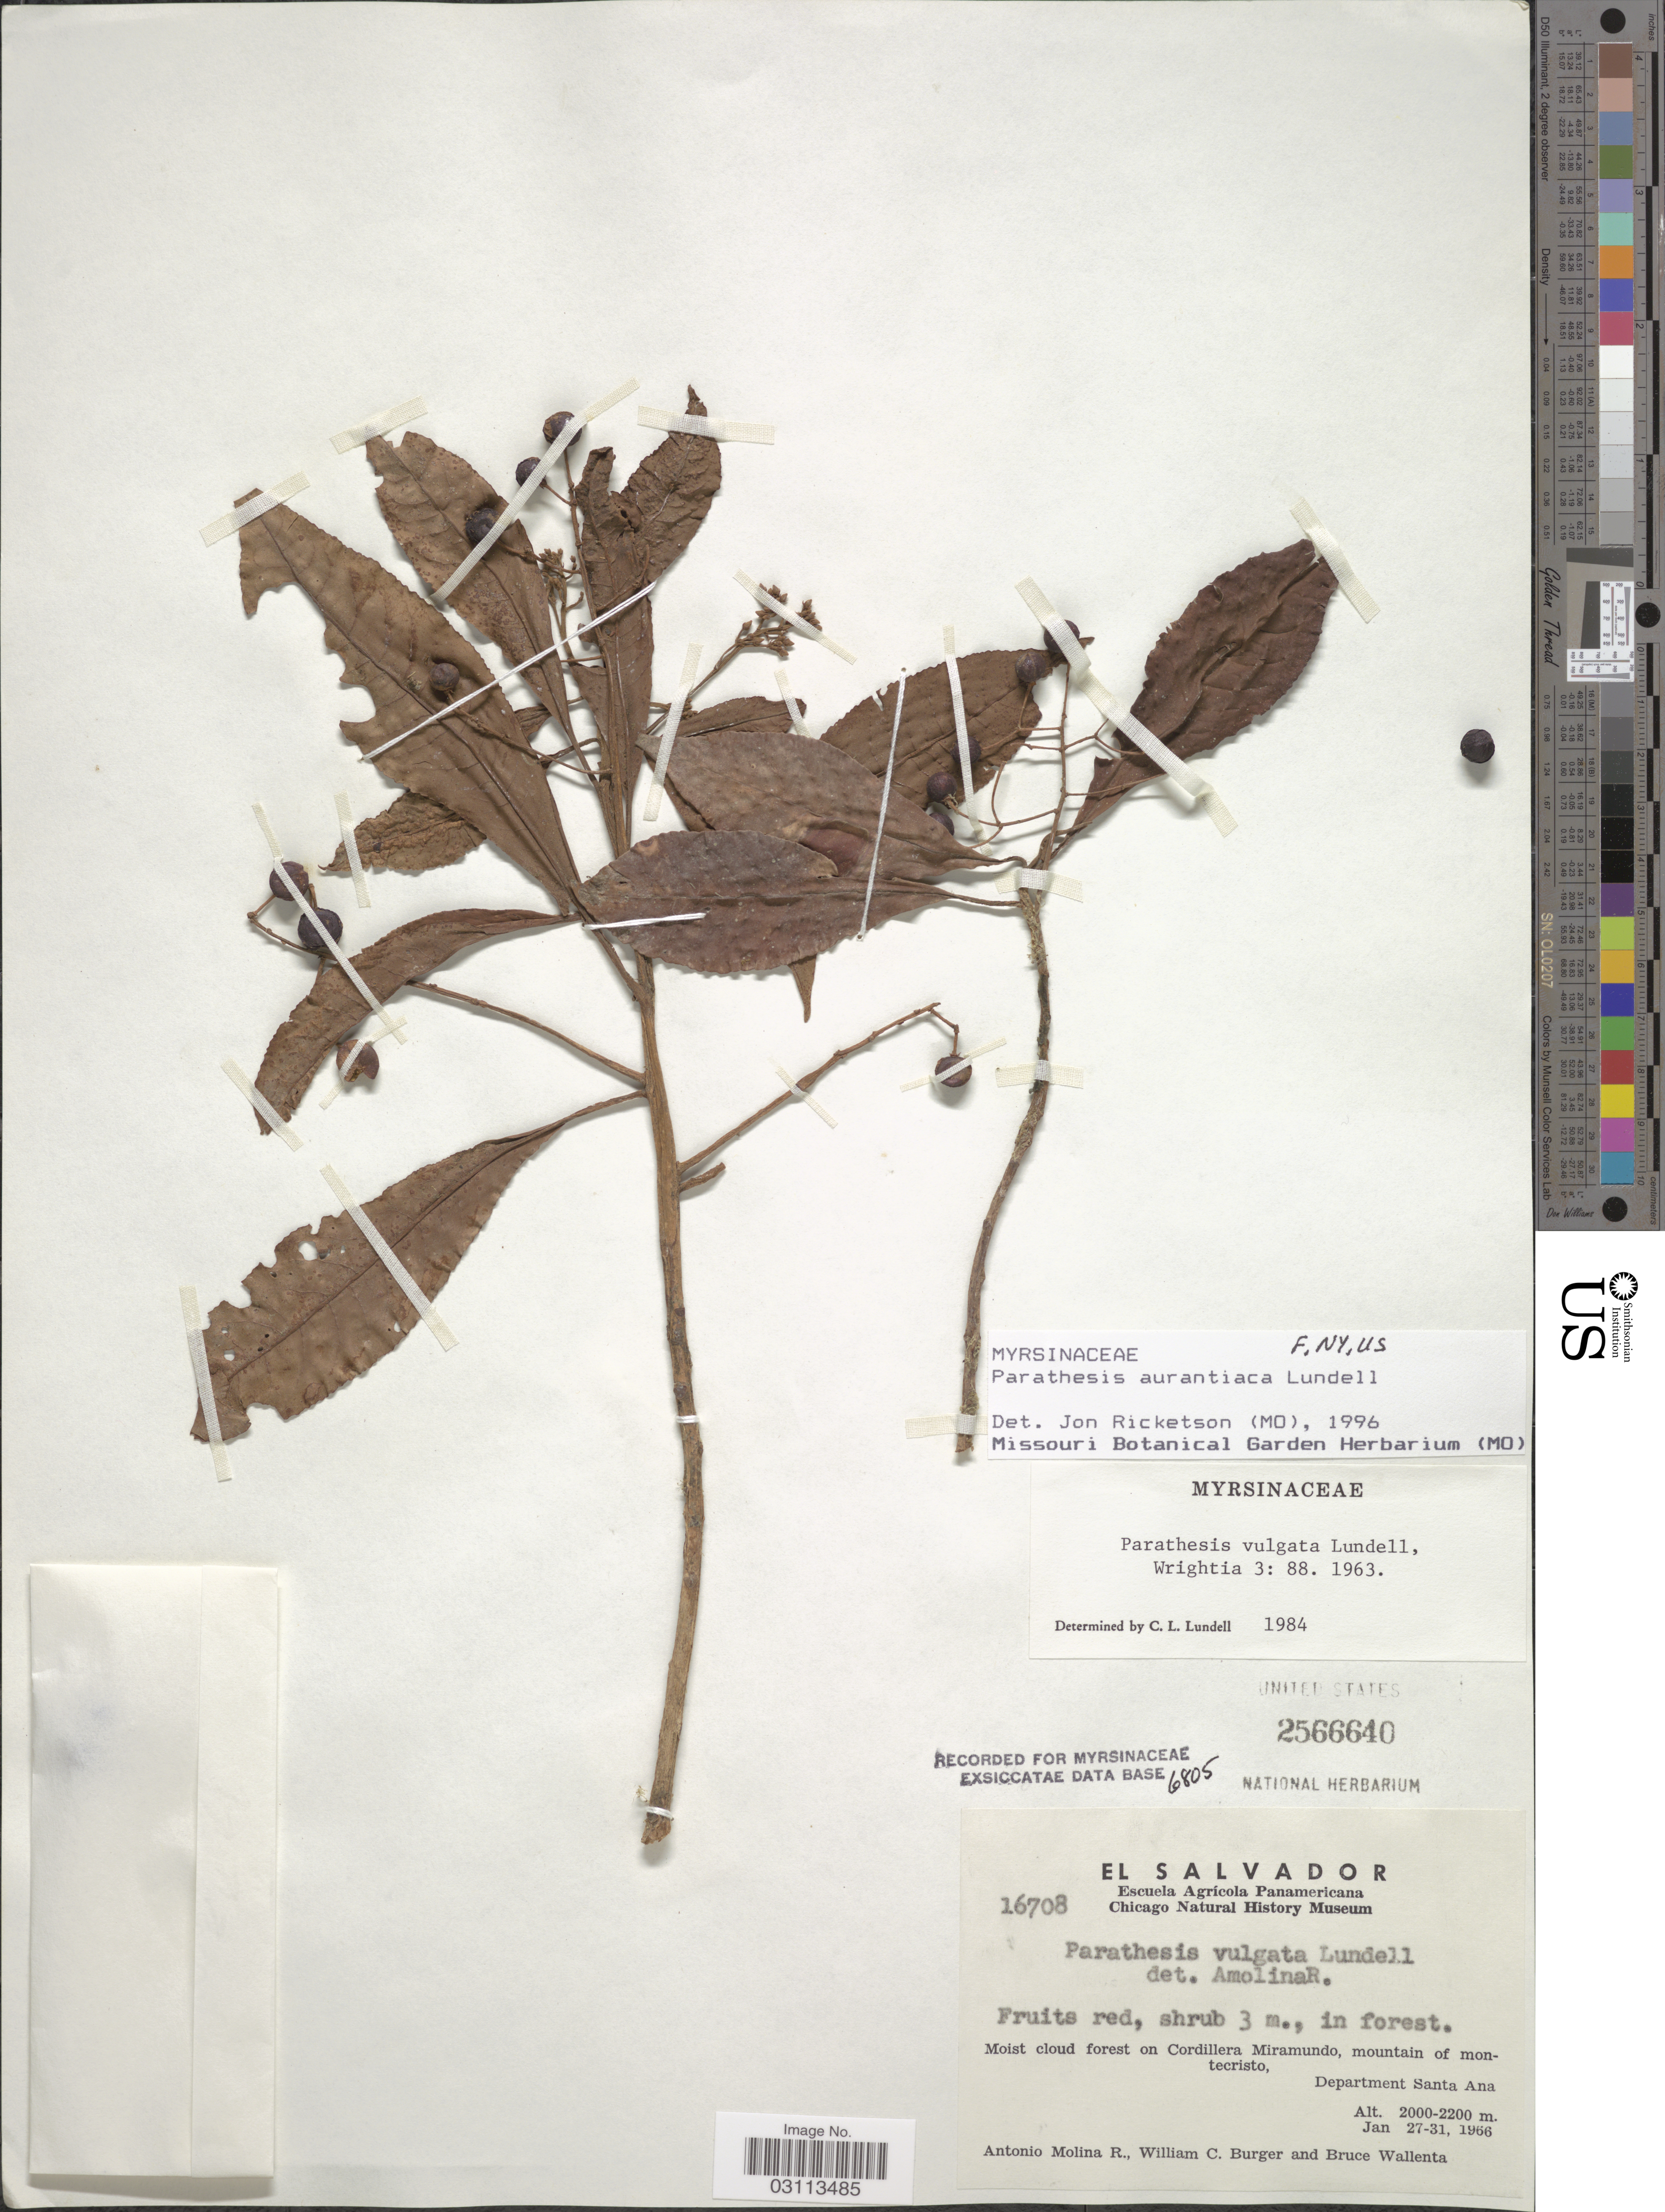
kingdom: Plantae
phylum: Tracheophyta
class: Magnoliopsida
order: Ericales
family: Primulaceae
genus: Parathesis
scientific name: Parathesis aurantiaca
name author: Lundell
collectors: A. Molina R., W. Burger & B. Wallenta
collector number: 16708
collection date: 1966-01-27/1966-01-31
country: El Salvador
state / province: Santa Ana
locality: Moist cloud forest on Cordillera Miramundo, mountain of montecristo, Department Santa Ana.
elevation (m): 2000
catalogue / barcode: US 2566640